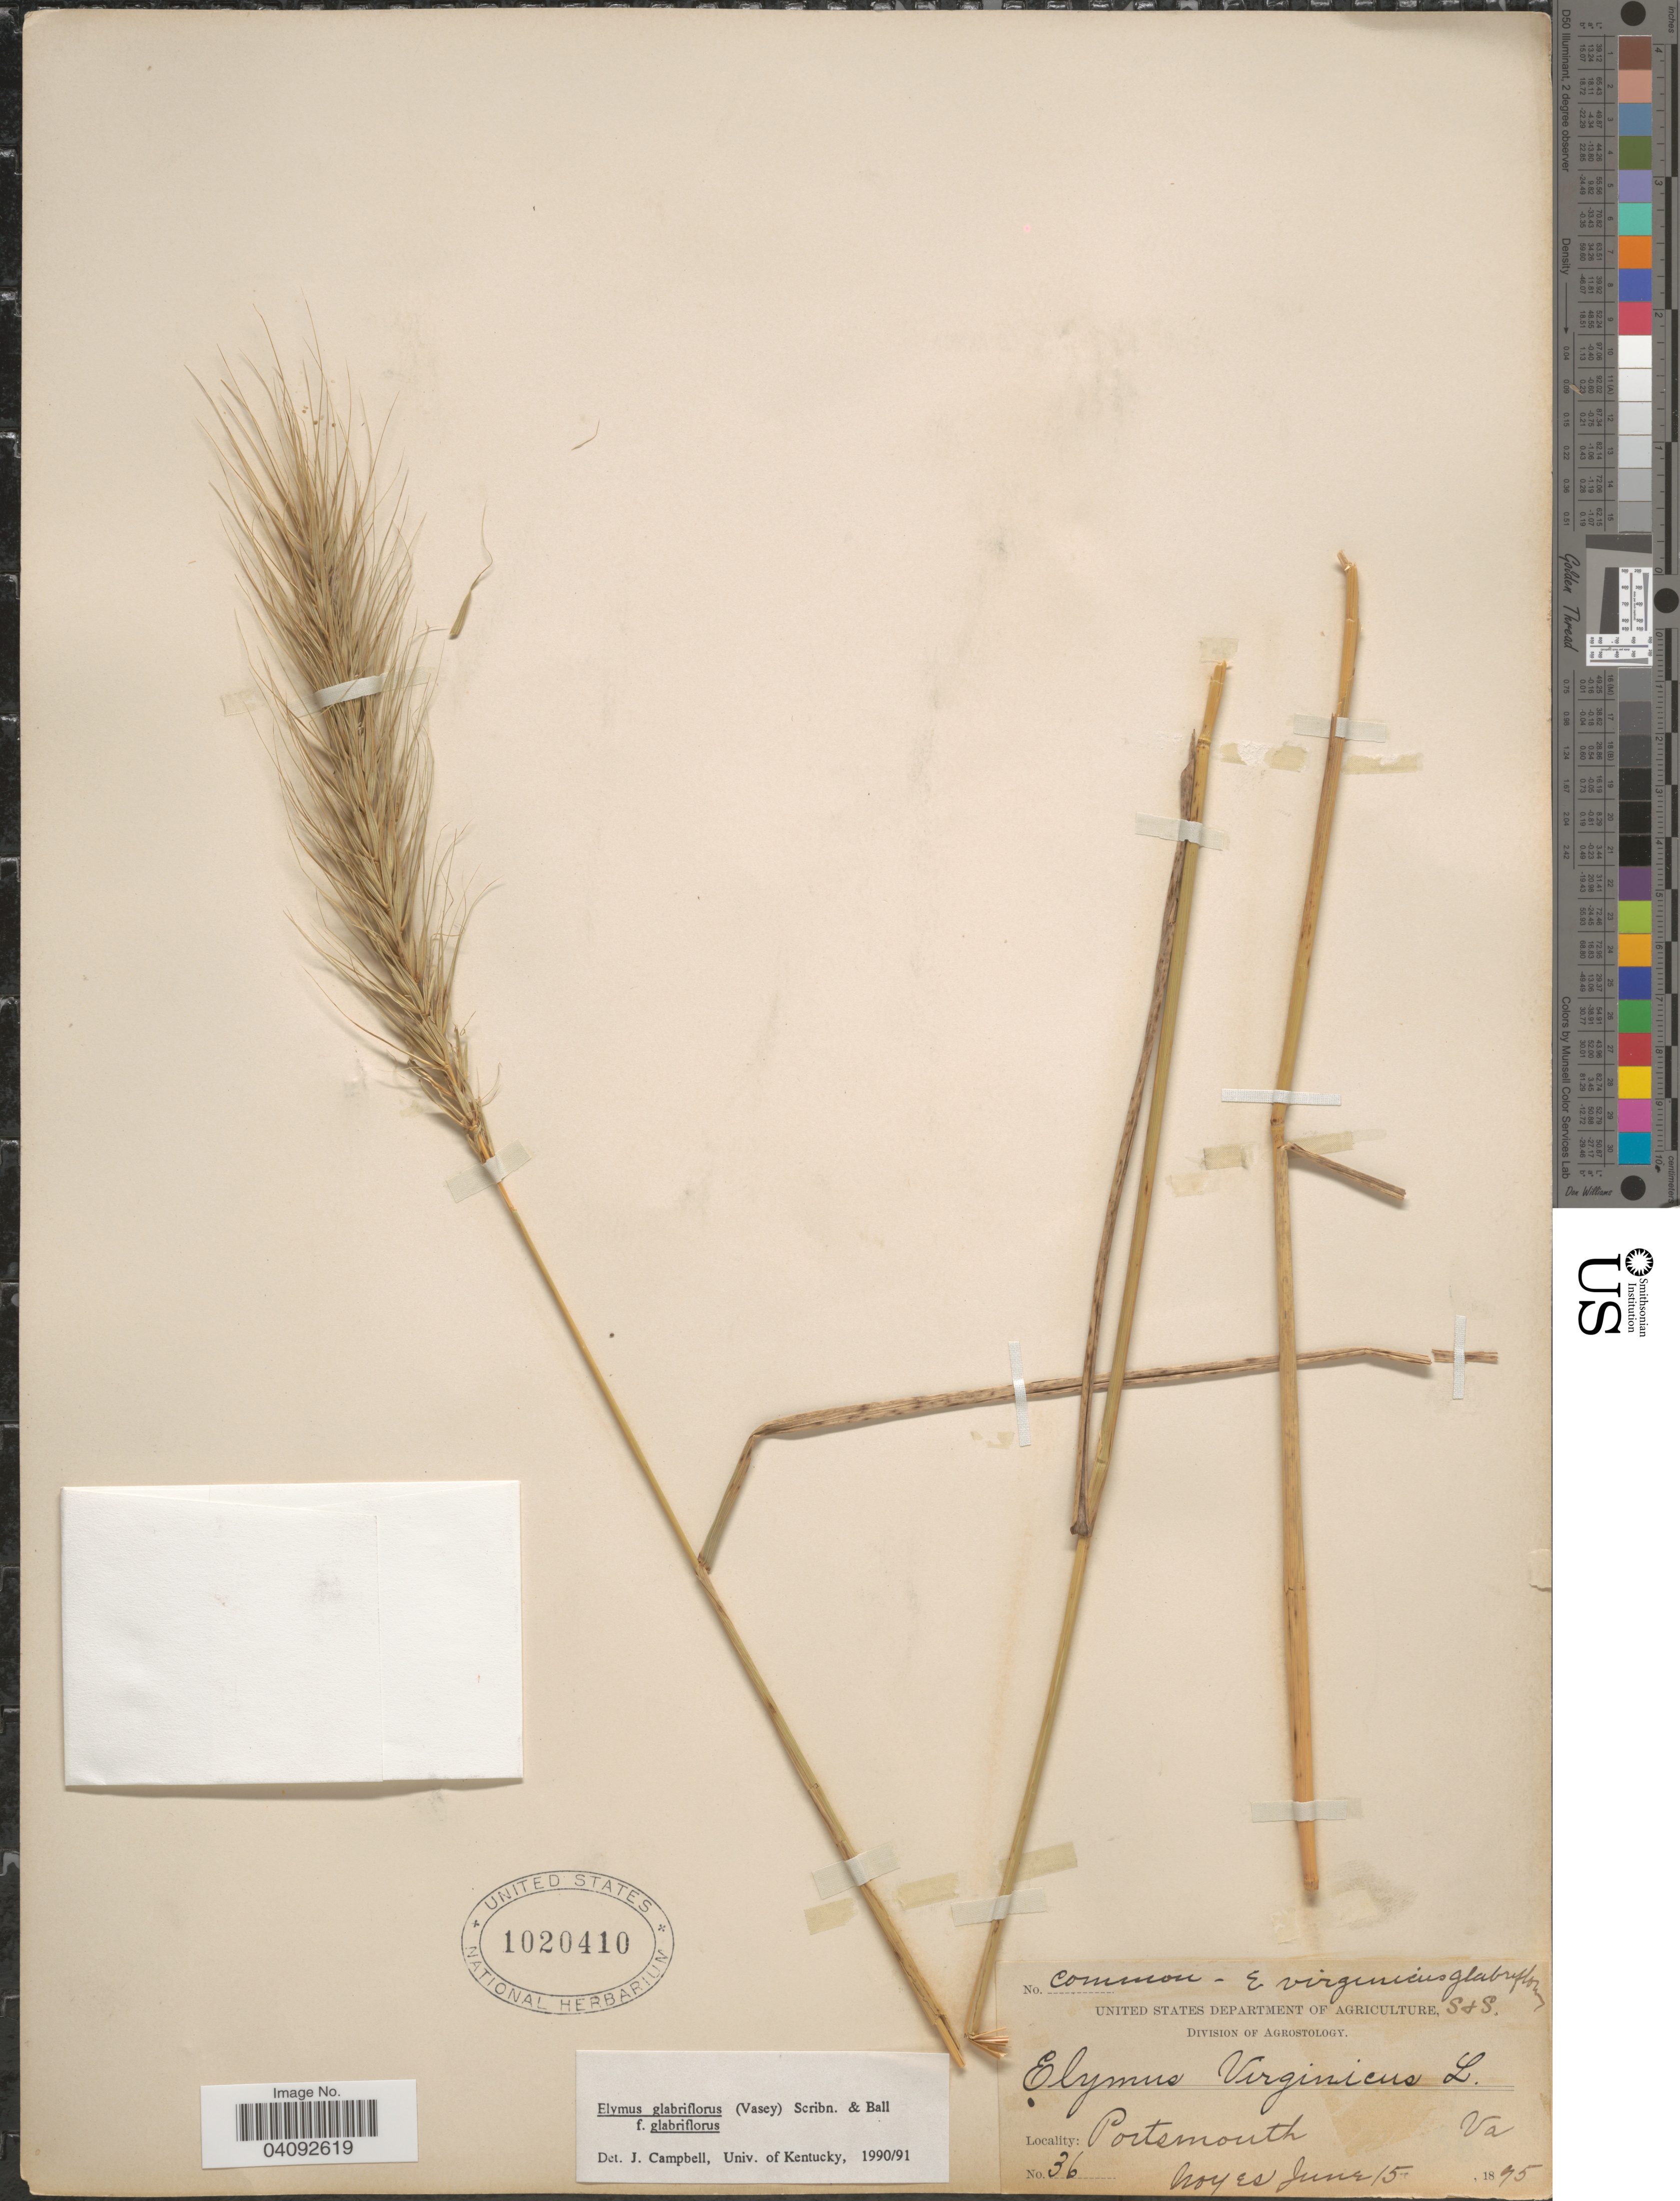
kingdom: Plantae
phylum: Tracheophyta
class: Liliopsida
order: Poales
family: Poaceae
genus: Elymus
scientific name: Elymus glabriflorus var. glabriflorus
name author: (Vasey ex L.H. Dewey) Scribn. & C.R. Ball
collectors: -. Moyes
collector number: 36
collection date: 1895-06-15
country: United States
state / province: Virginia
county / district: City of Portsmouth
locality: Portsmouth.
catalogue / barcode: US 1020410